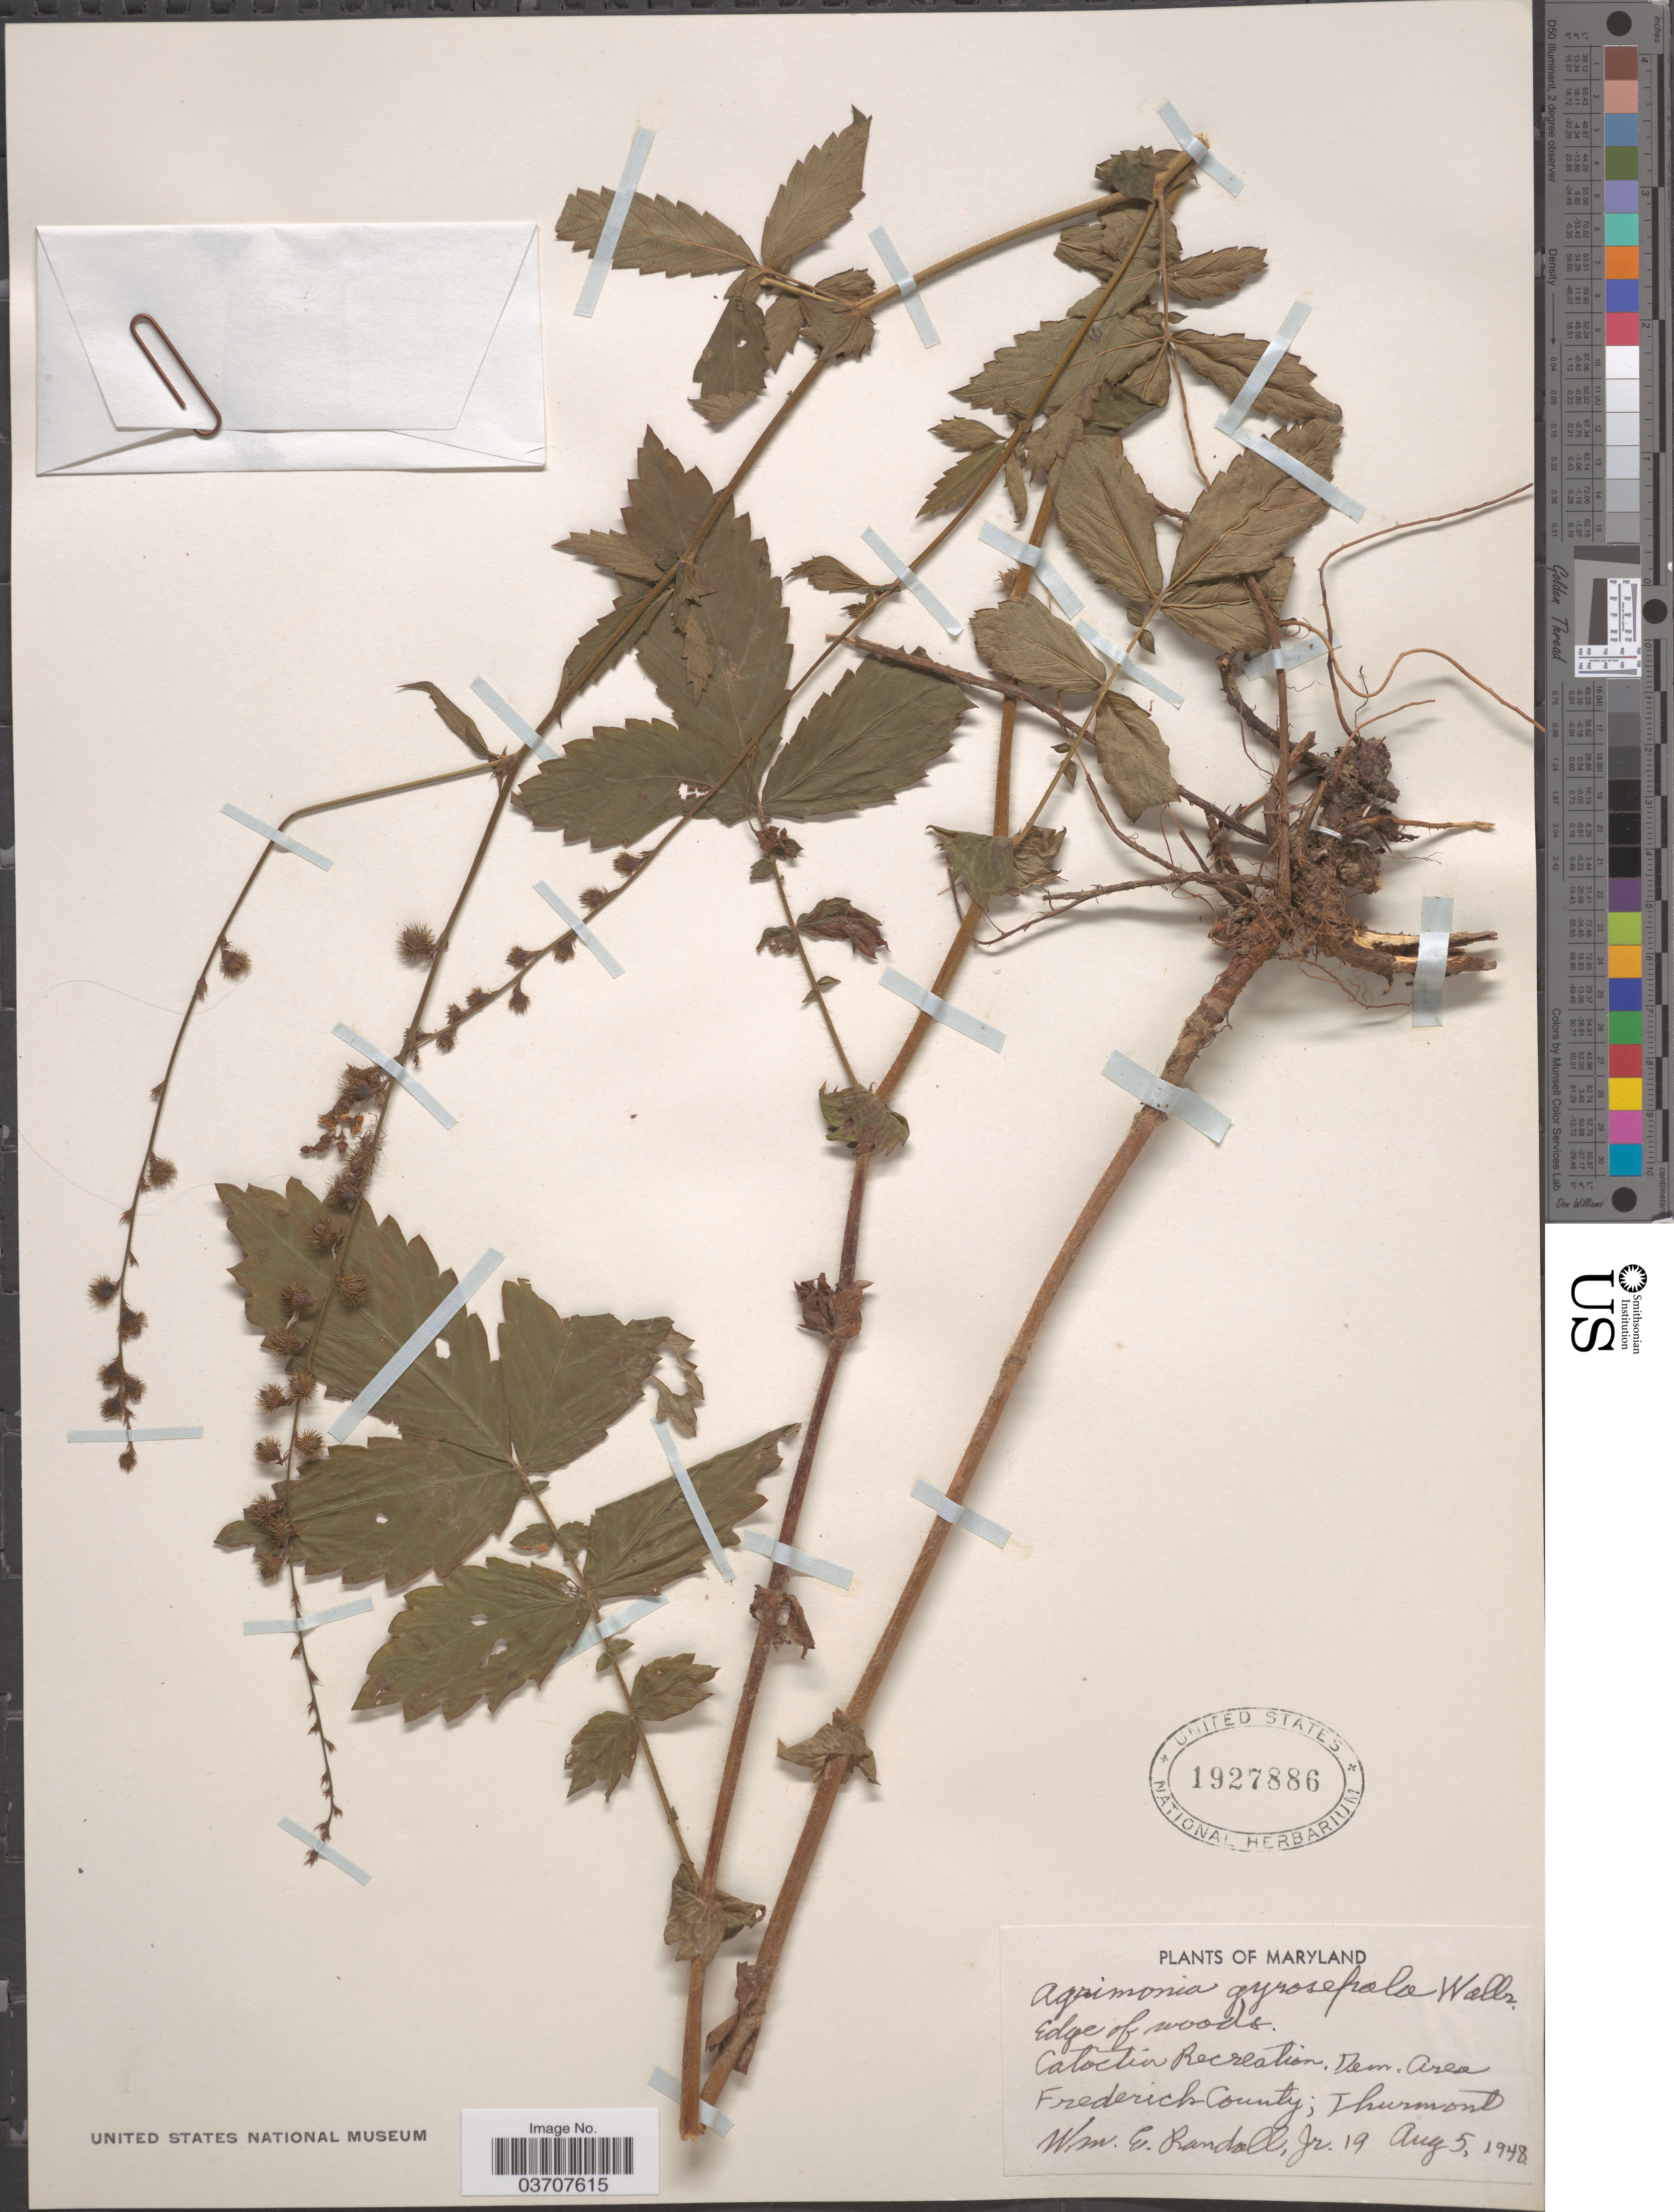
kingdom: Plantae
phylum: Tracheophyta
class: Magnoliopsida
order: Rosales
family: Rosaceae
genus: Agrimonia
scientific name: Agrimonia gryposepala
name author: Wallr.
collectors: W. Randall Jr.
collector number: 19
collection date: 1948-08-05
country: United States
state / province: Maryland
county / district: Frederick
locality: Catoctin Recreation Dem. Area. Frederick County; Thurmont.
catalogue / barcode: US 1927886